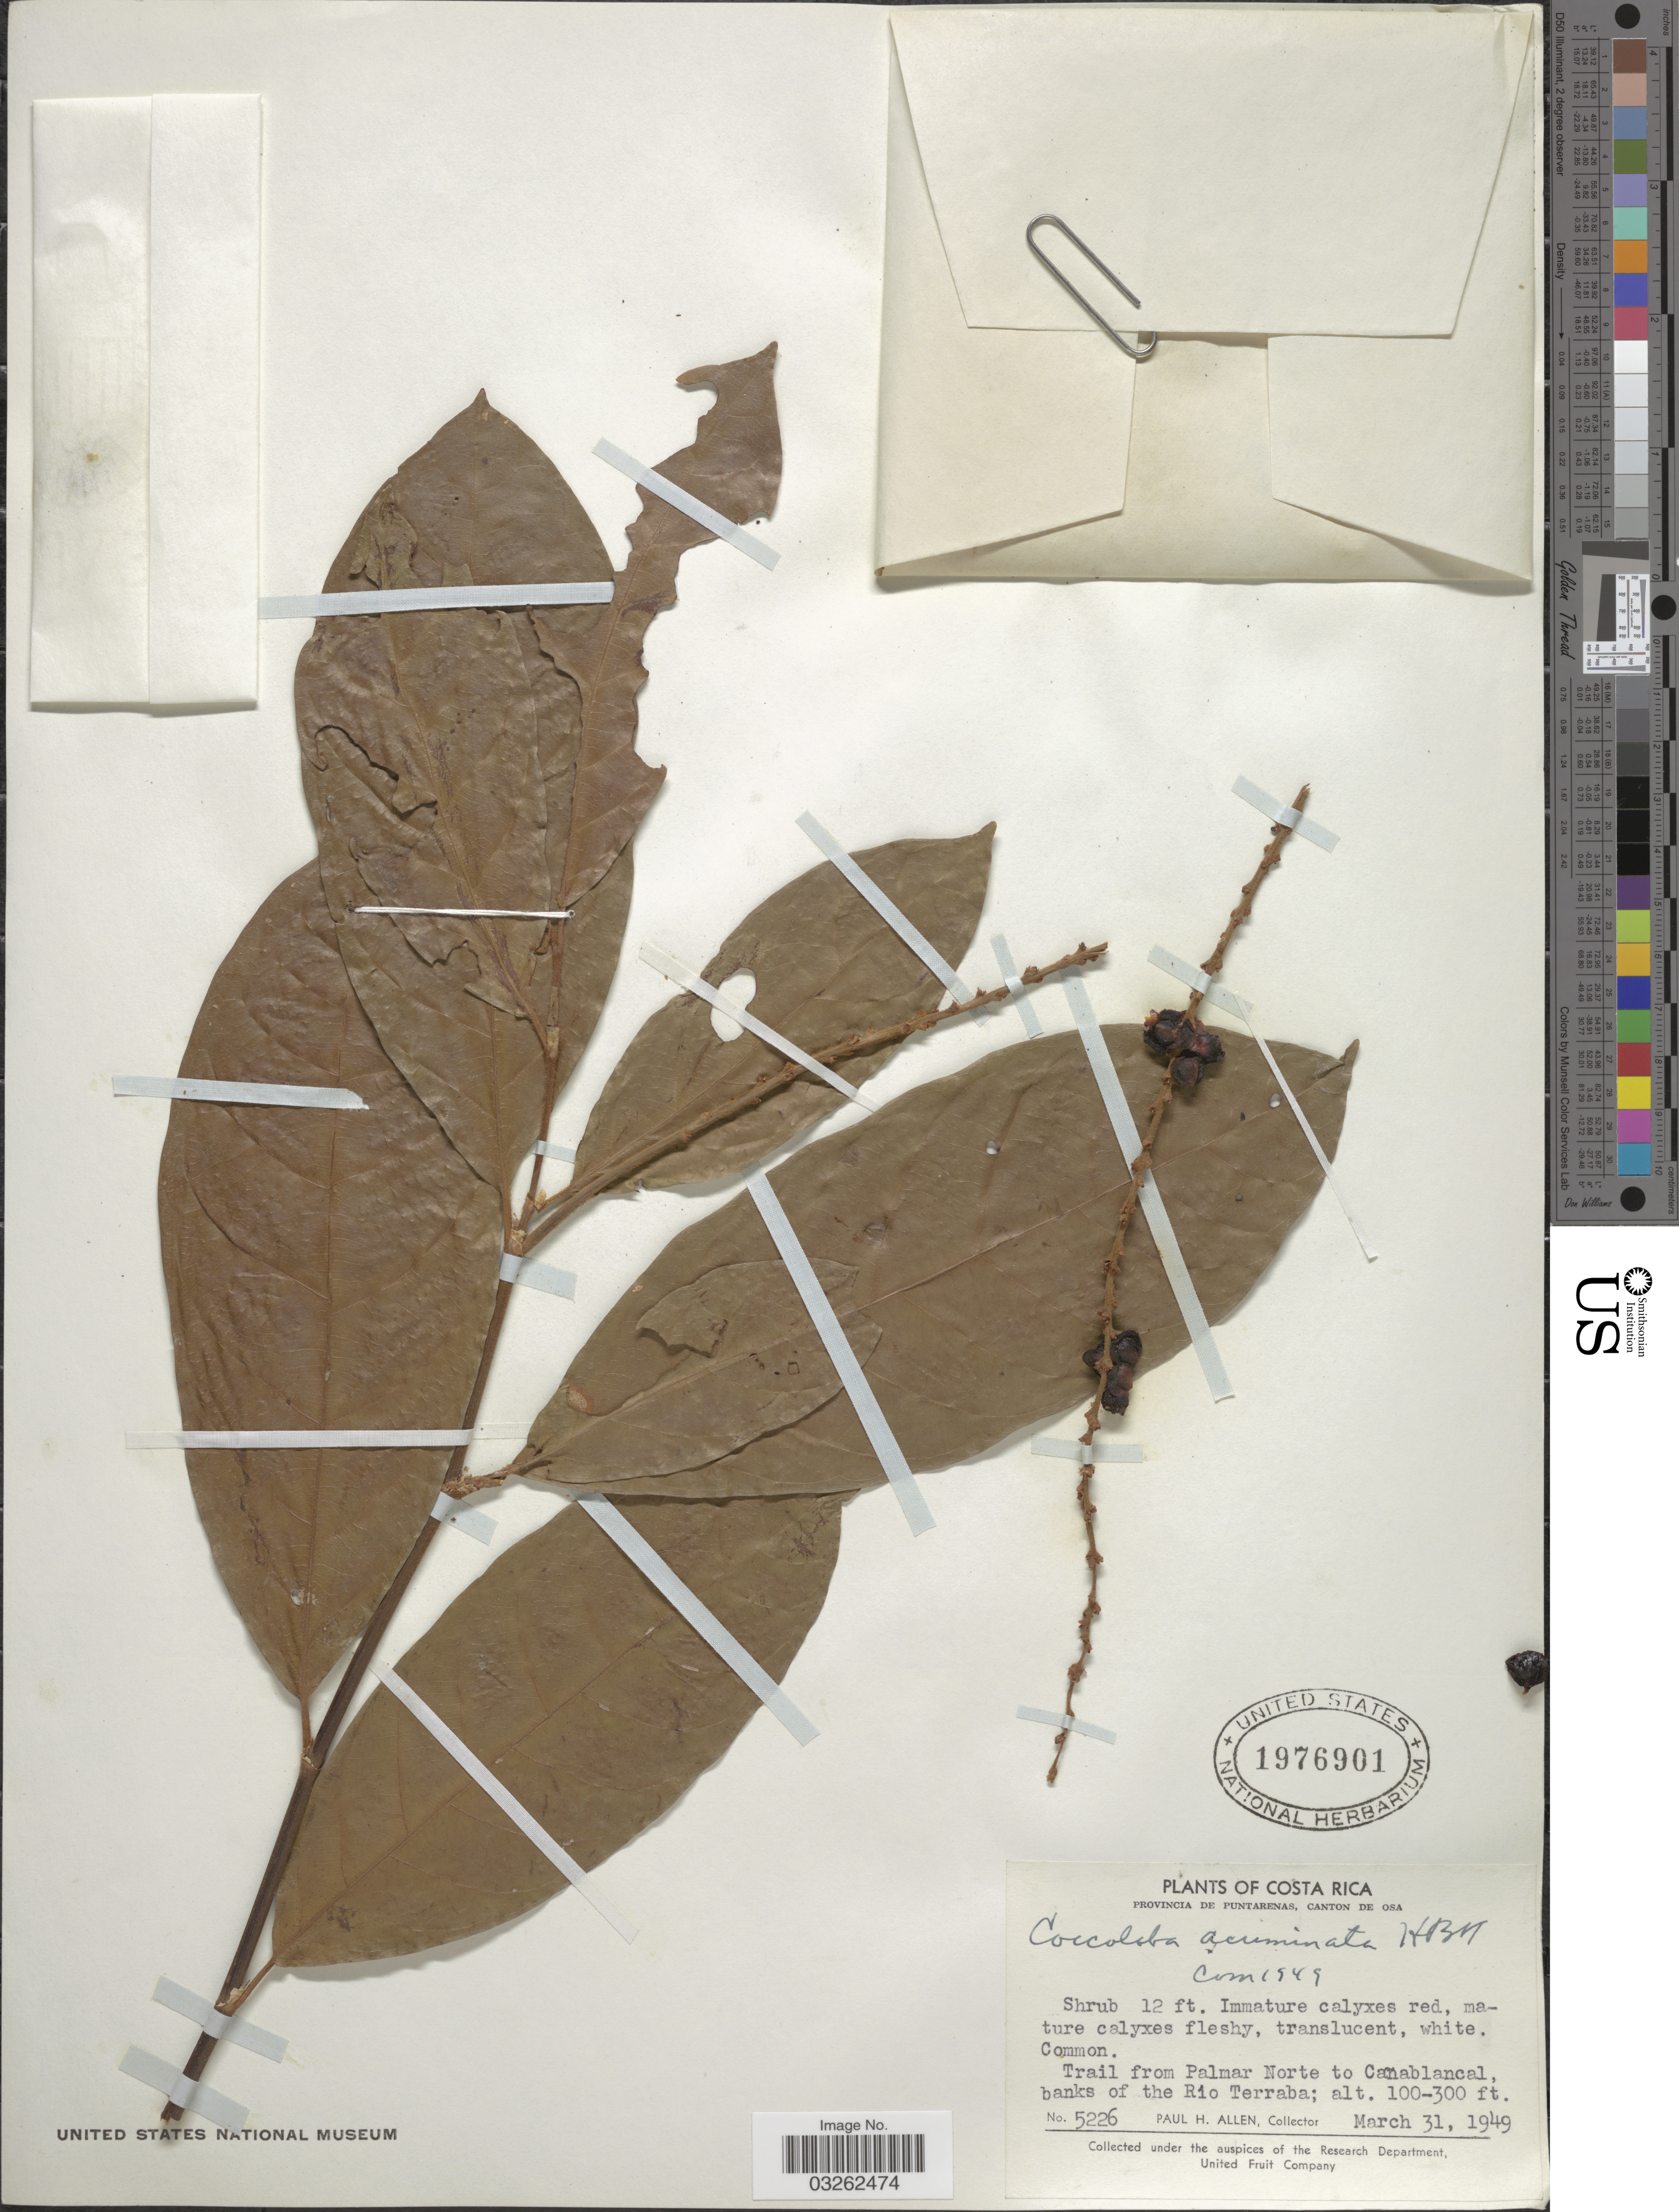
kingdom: Plantae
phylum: Tracheophyta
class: Magnoliopsida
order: Caryophyllales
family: Polygonaceae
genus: Coccoloba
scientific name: Coccoloba acuminata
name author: Kunth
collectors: P. H. Allen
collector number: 5226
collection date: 1949-03-31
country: Costa Rica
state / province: Puntarenas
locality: Canton de Osa. Trail from Palmar Norte to Cañablancal, banks of the Río Terraba.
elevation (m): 30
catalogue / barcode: US 1976901